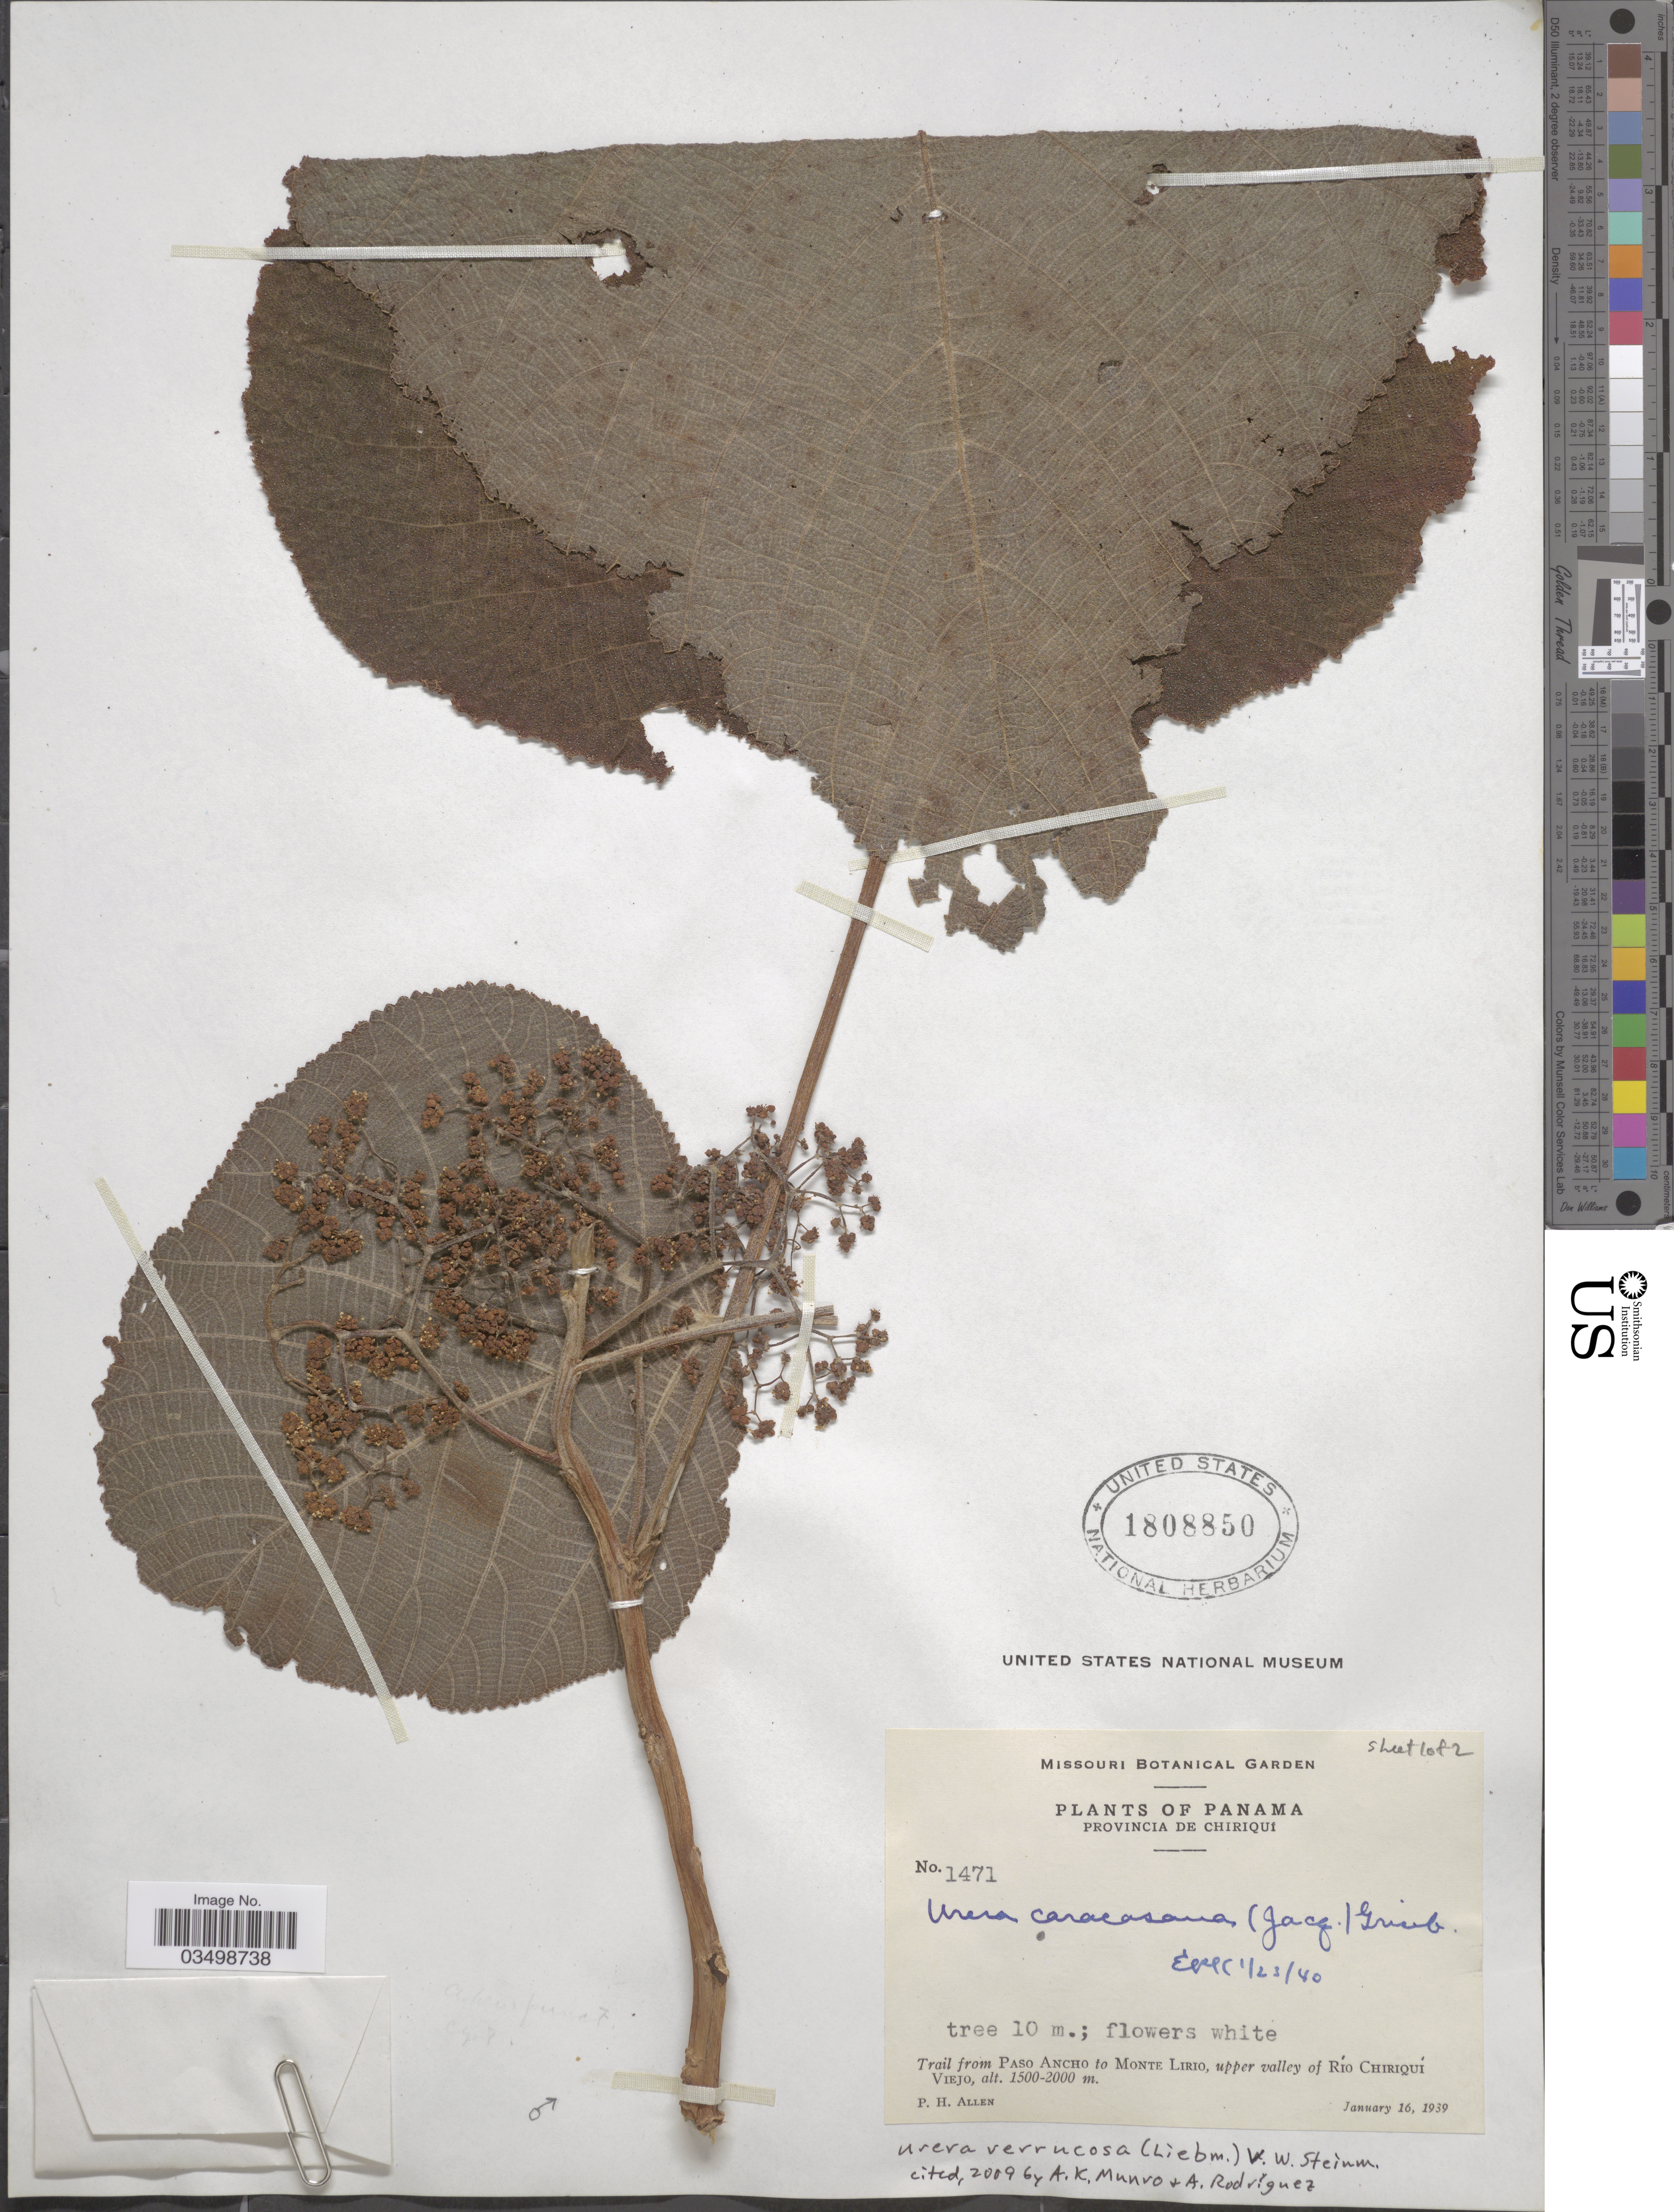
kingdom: Plantae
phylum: Tracheophyta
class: Magnoliopsida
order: Rosales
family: Urticaceae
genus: Urera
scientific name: Urera verrucosa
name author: (Liebm.) V.W. Steinm.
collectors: P. H. Allen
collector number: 1471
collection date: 1939-01-16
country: Panama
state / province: Chiriqui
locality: Trail from Paso Ancho to Monte Lirio, upper valley of Río Chiriquí Viejo.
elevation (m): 1500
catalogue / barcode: US 1808850